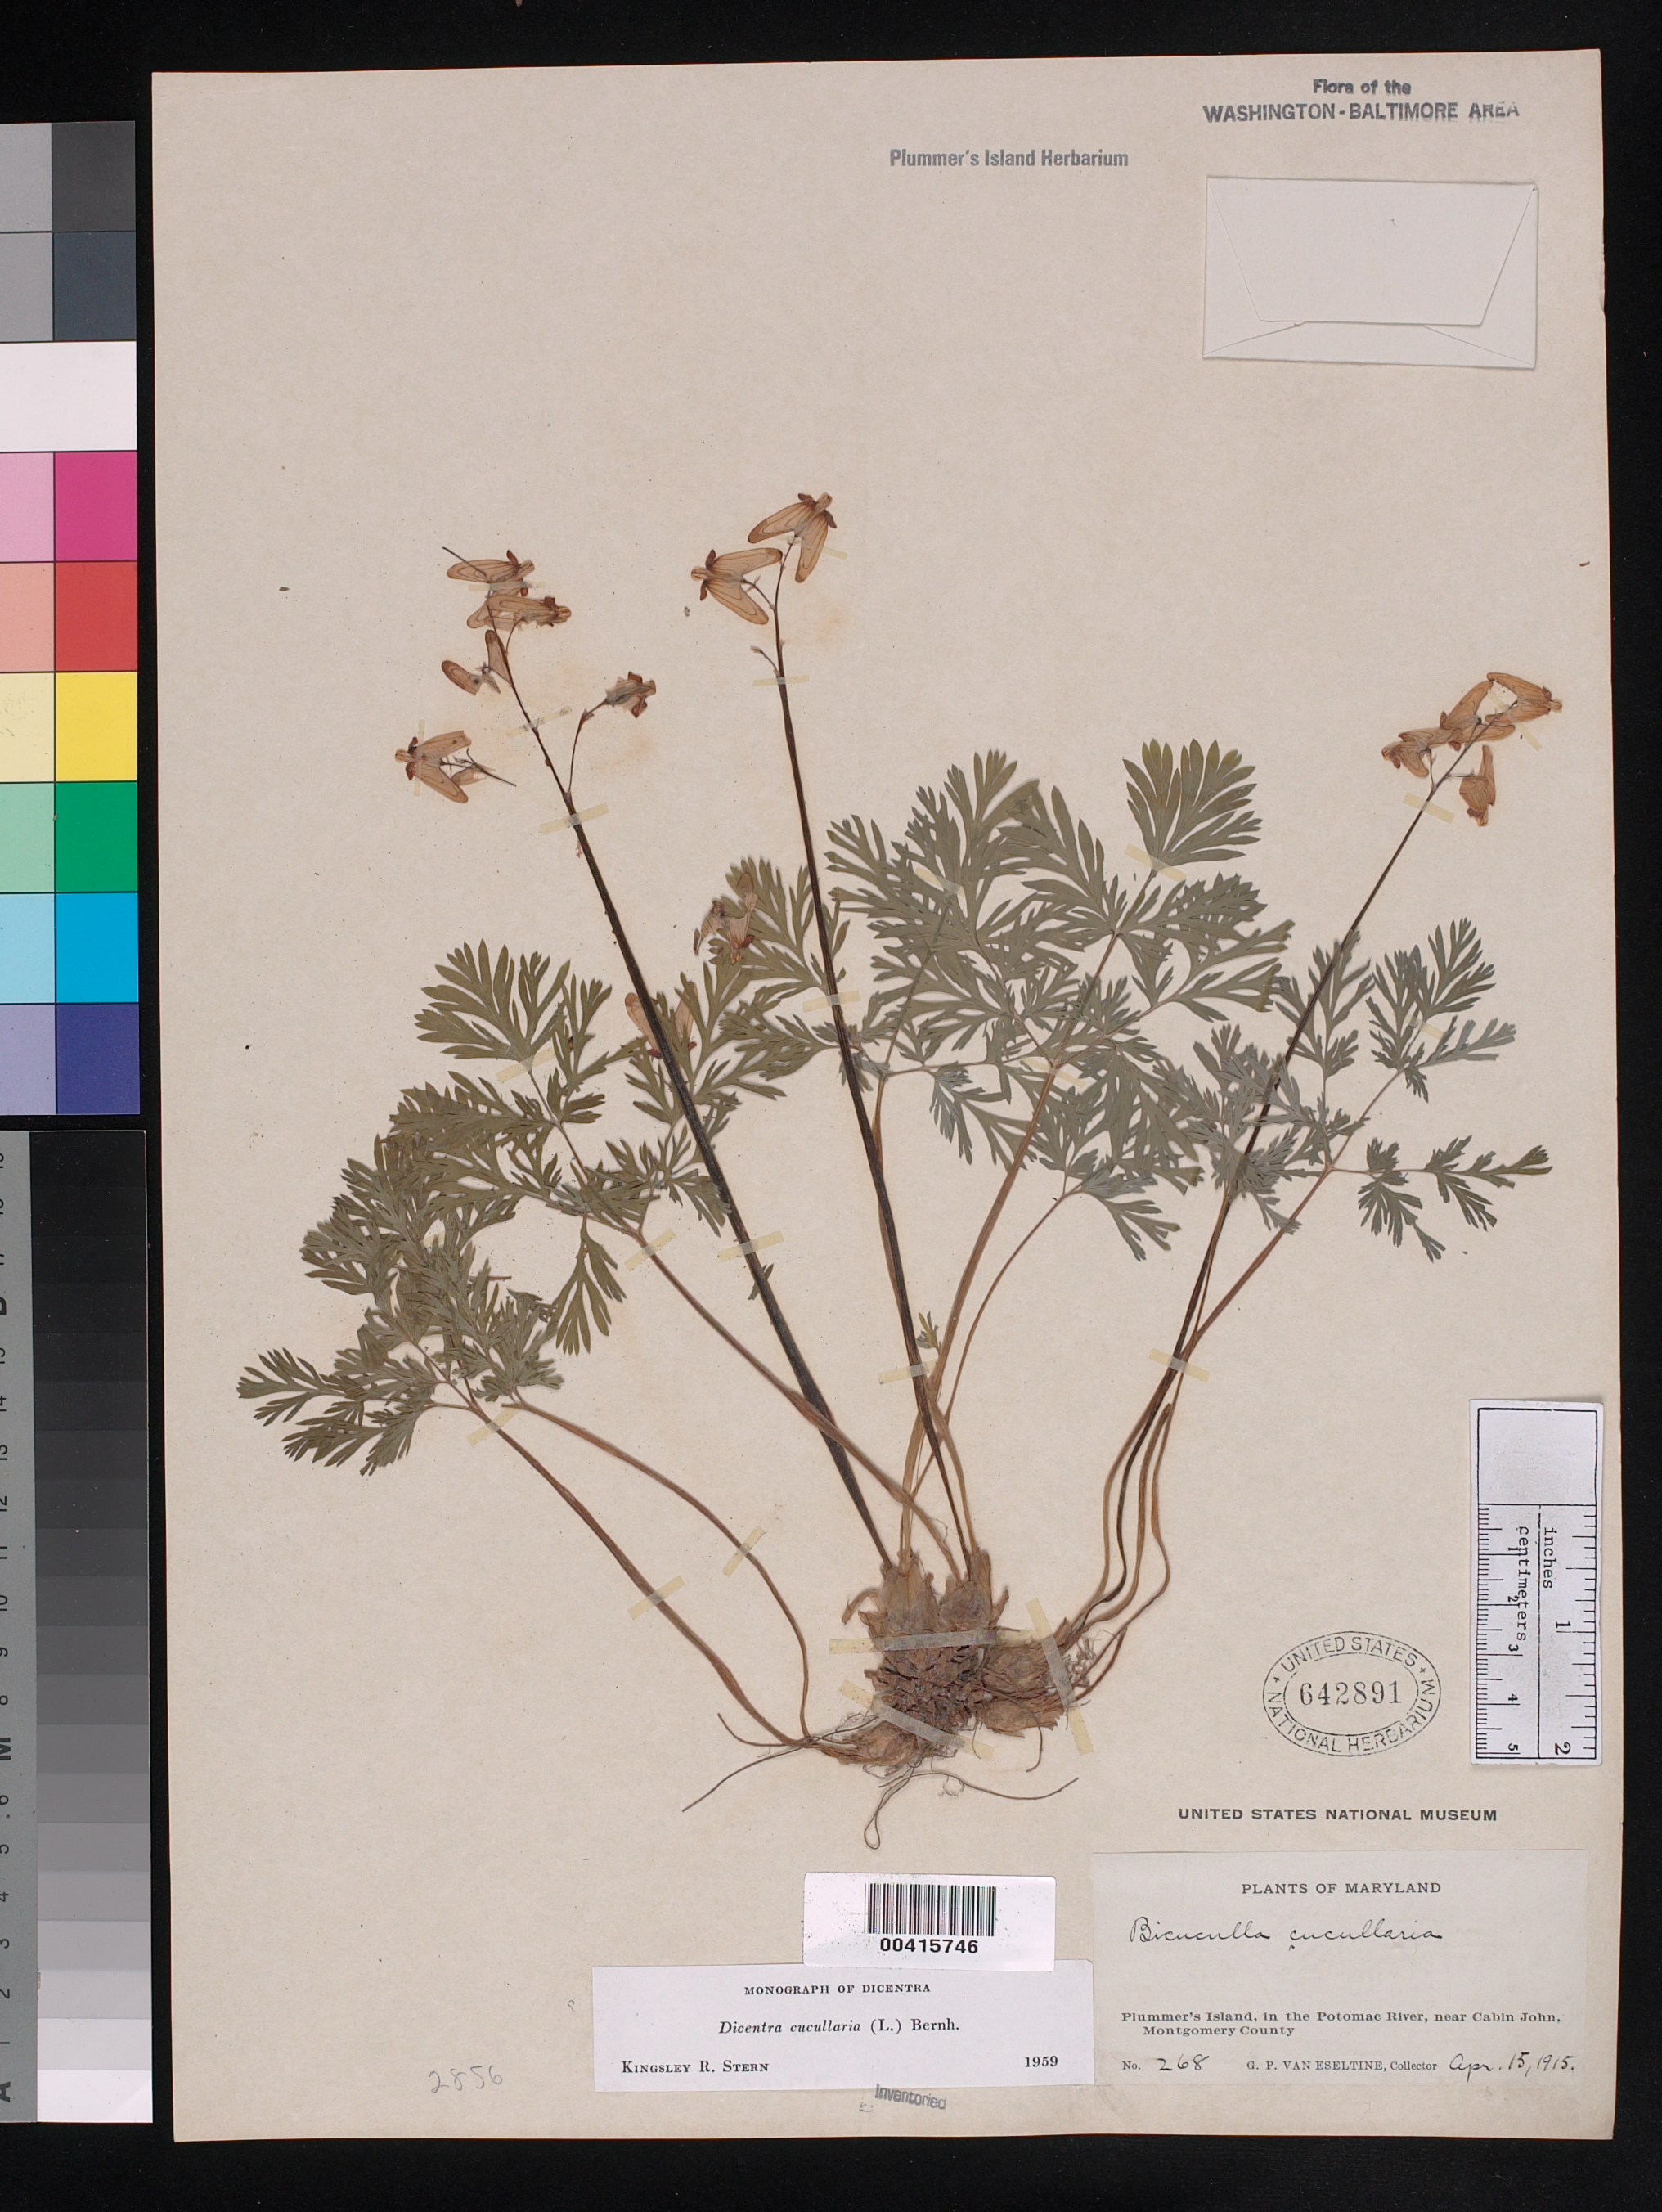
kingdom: Plantae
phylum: Tracheophyta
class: Magnoliopsida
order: Ranunculales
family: Papaveraceae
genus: Dicentra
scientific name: Dicentra cucullaria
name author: (L.) Bernh.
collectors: G. P. Van Eseltine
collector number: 268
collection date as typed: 15 Apr 1915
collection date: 1915-04-15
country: United States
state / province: Maryland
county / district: Montgomery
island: Plummers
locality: Plummer's Island C. & O. Canal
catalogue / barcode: US 642891